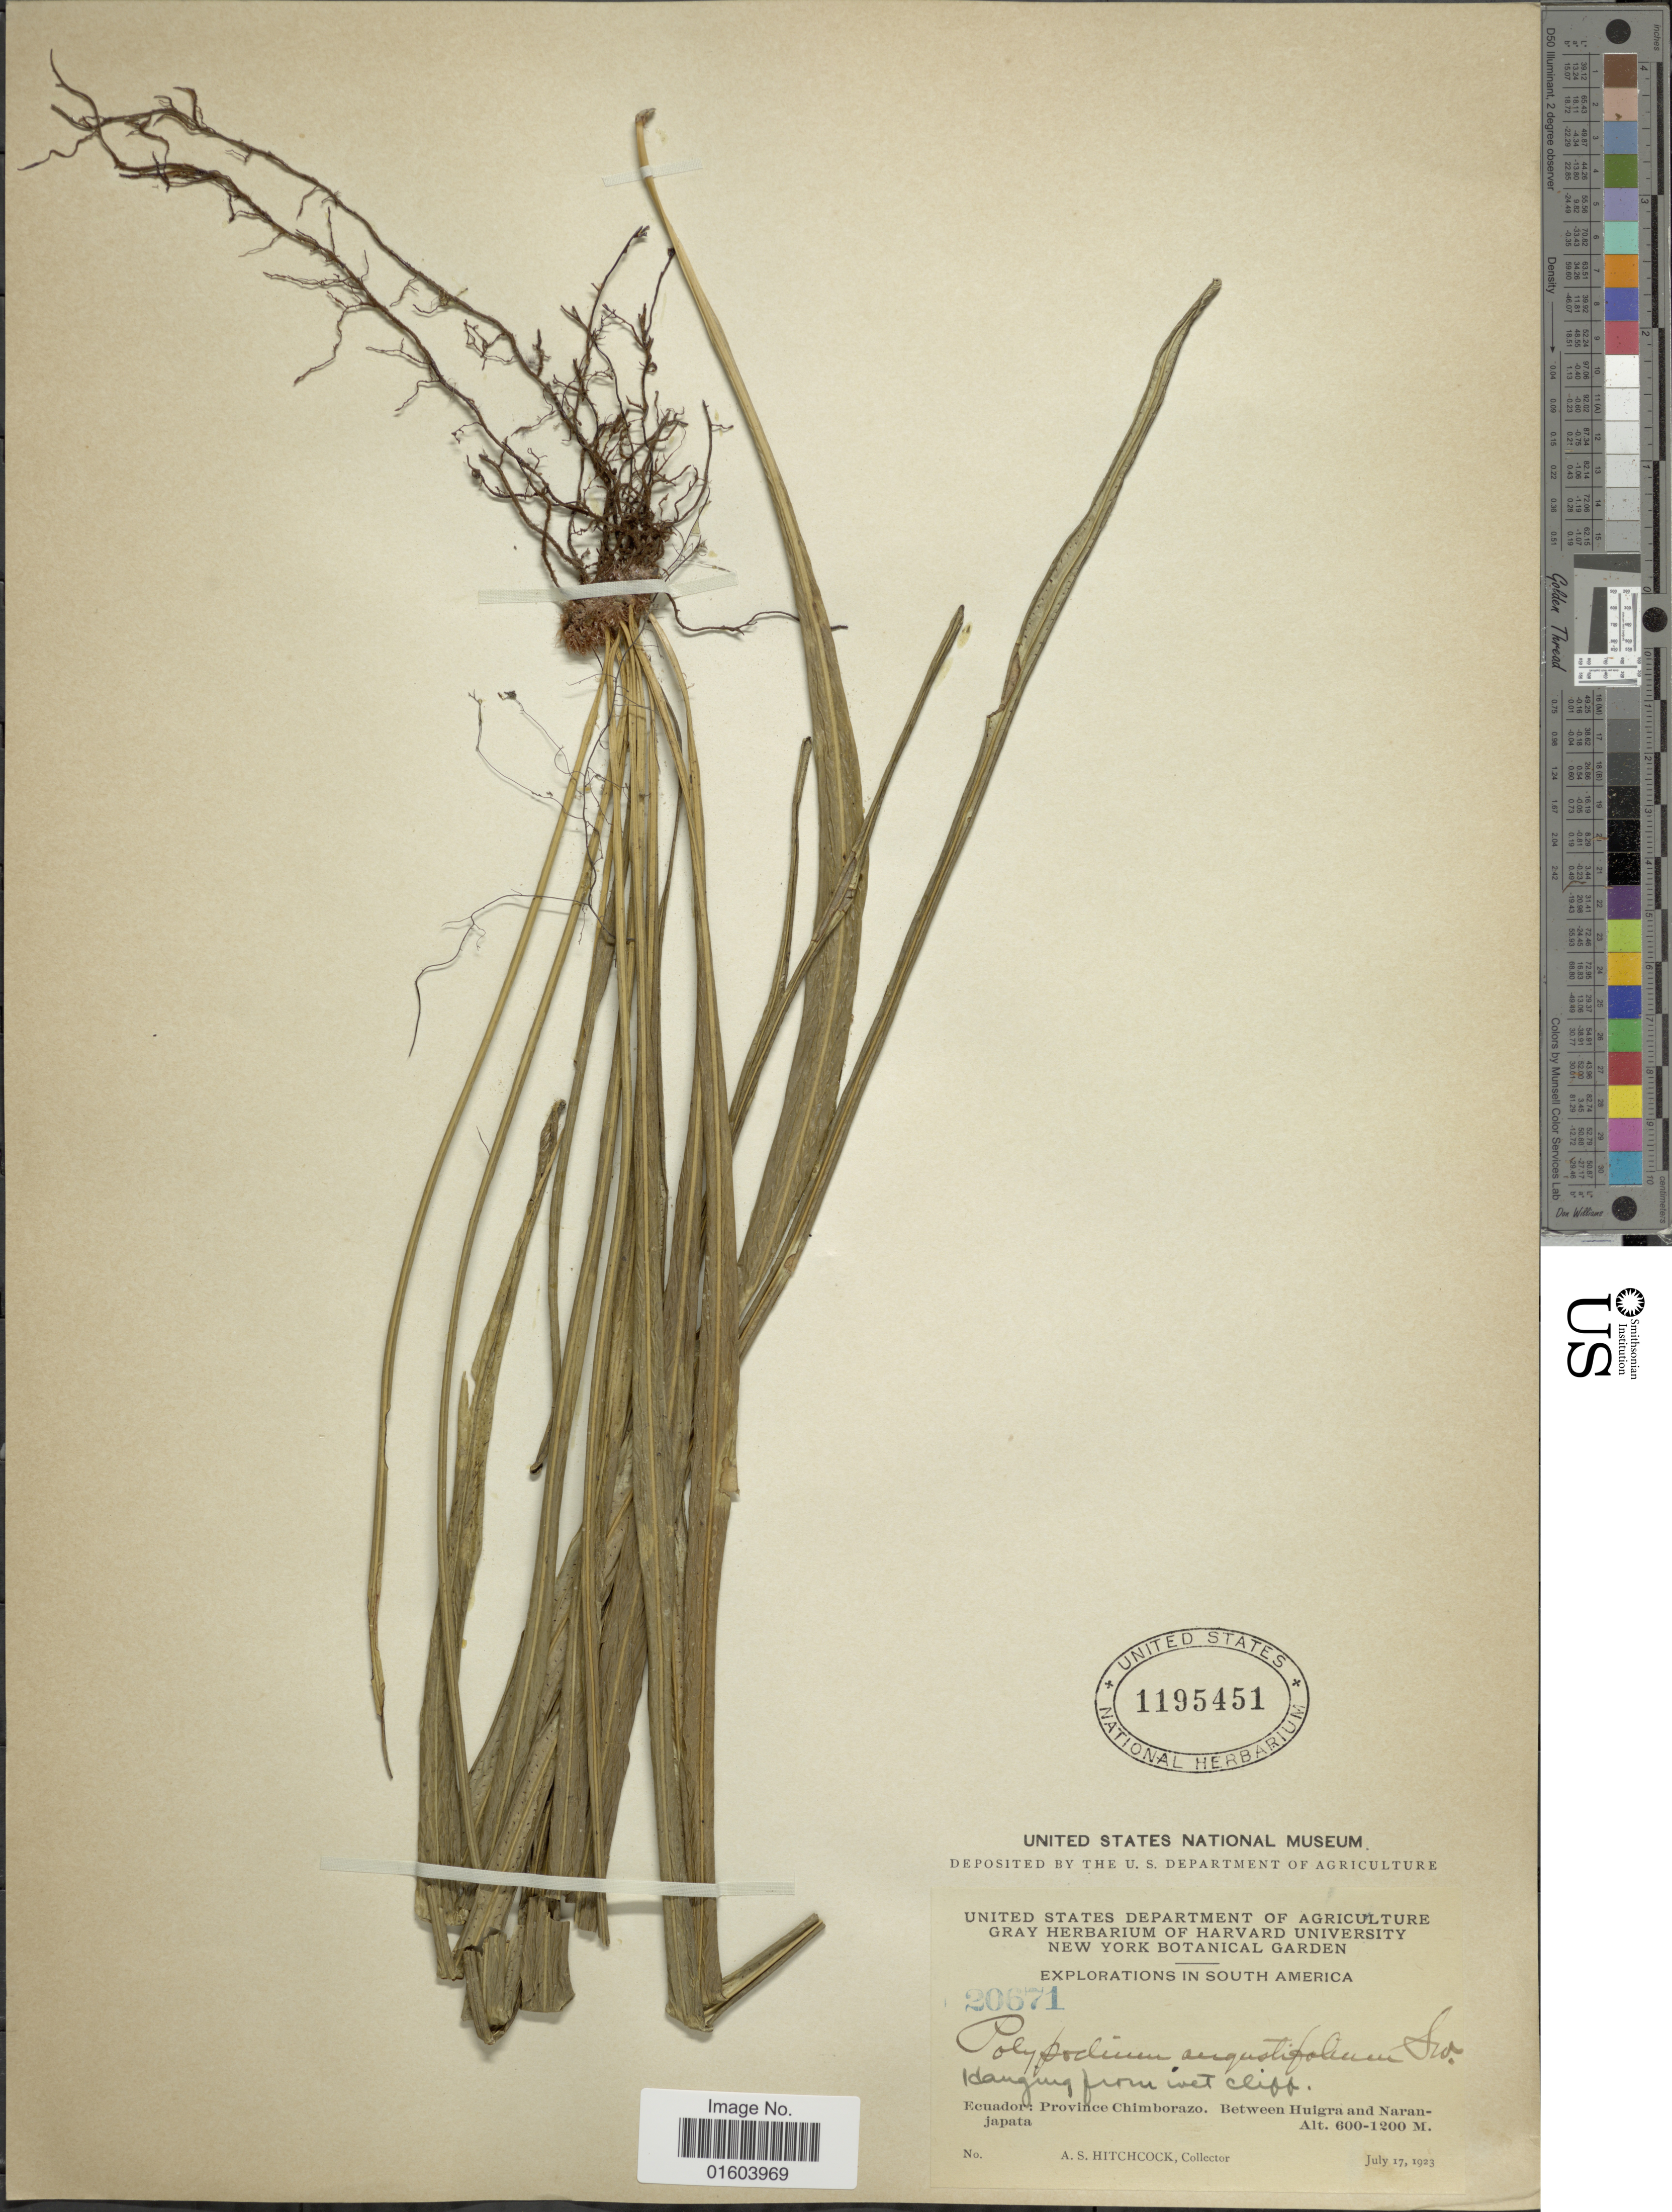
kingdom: Plantae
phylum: Tracheophyta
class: Polypodiopsida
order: Polypodiales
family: Polypodiaceae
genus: Campyloneurum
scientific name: Campyloneurum angustifolium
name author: (Sw.) Fée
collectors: A. S. Hitchcock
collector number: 20671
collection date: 1923-07-17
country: Ecuador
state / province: Chimborazo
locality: South America, Ecuador: Province Chimborazo, Between Huigra and Naranjapata.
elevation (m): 600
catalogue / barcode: US 1195451